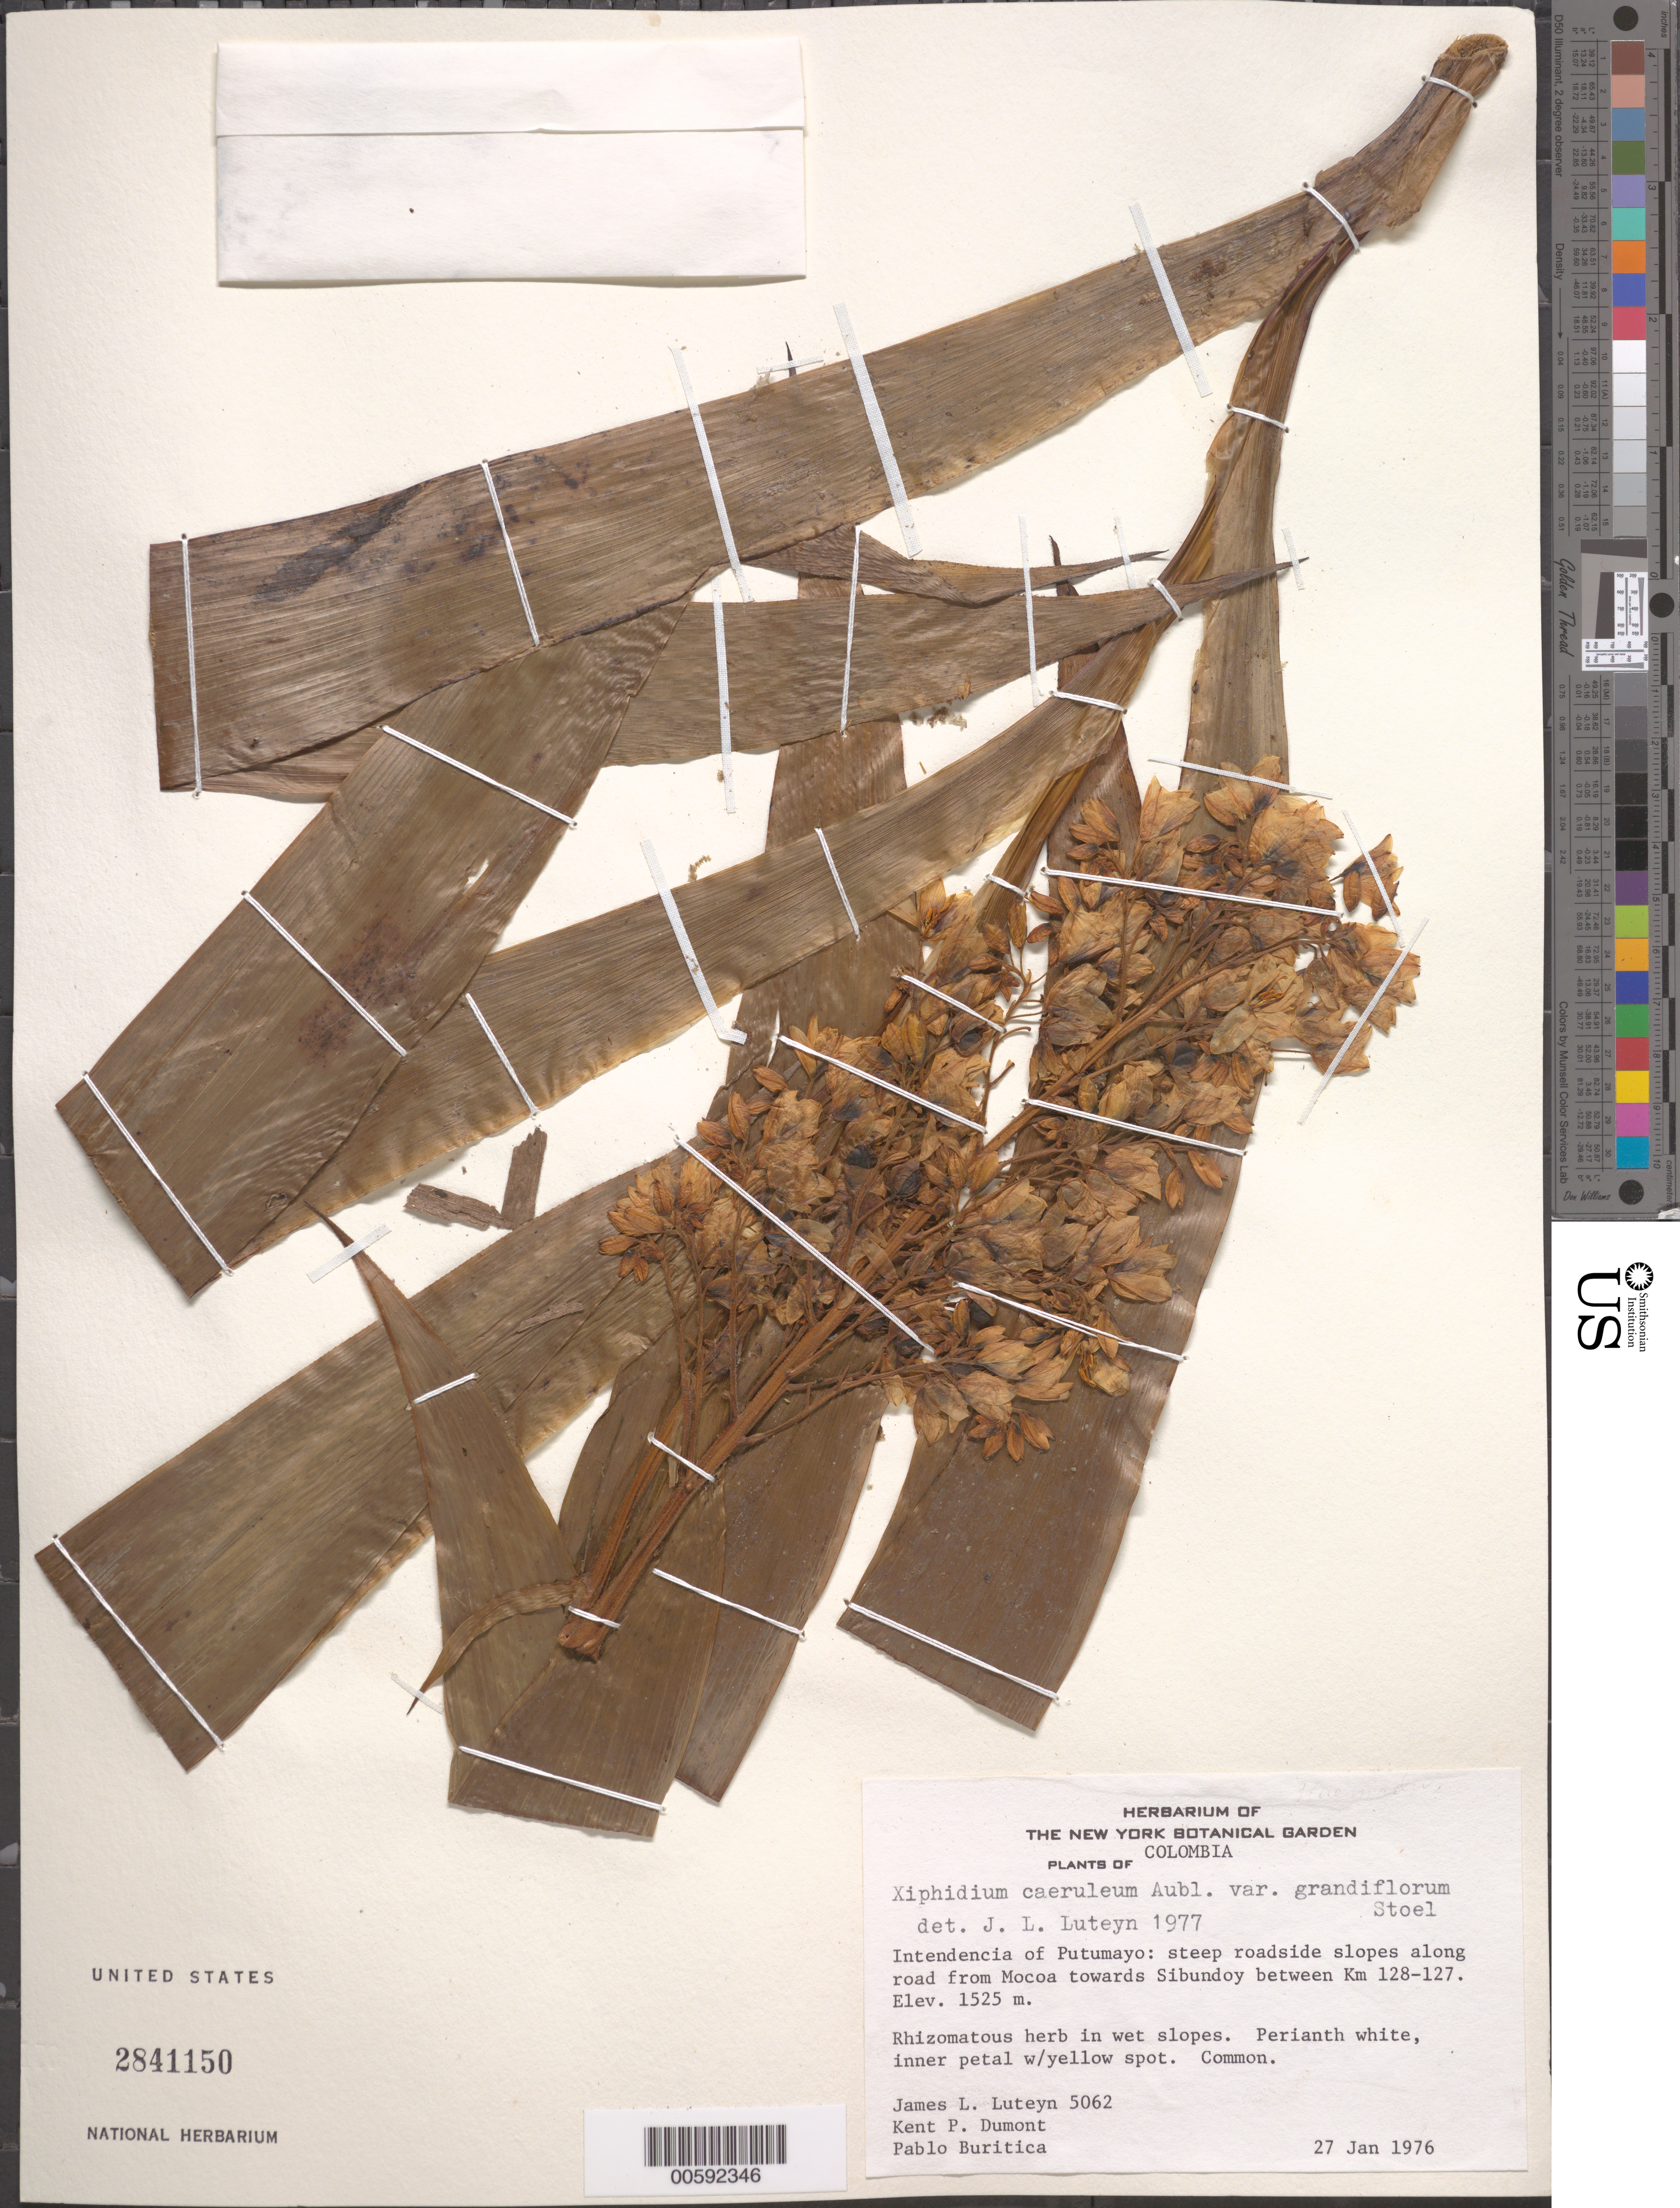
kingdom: Plantae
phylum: Tracheophyta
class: Liliopsida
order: Commelinales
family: Haemodoraceae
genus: Xiphidium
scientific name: Xiphidium caeruleum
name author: Aubl.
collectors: J. L. Luteyn, K. P. Dumont & P. Buritica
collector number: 5062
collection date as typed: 27 Jan 1976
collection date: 1976-01-27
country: Colombia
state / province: Putumayo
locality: From Mocoa to Sibundoy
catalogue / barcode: US 2841150